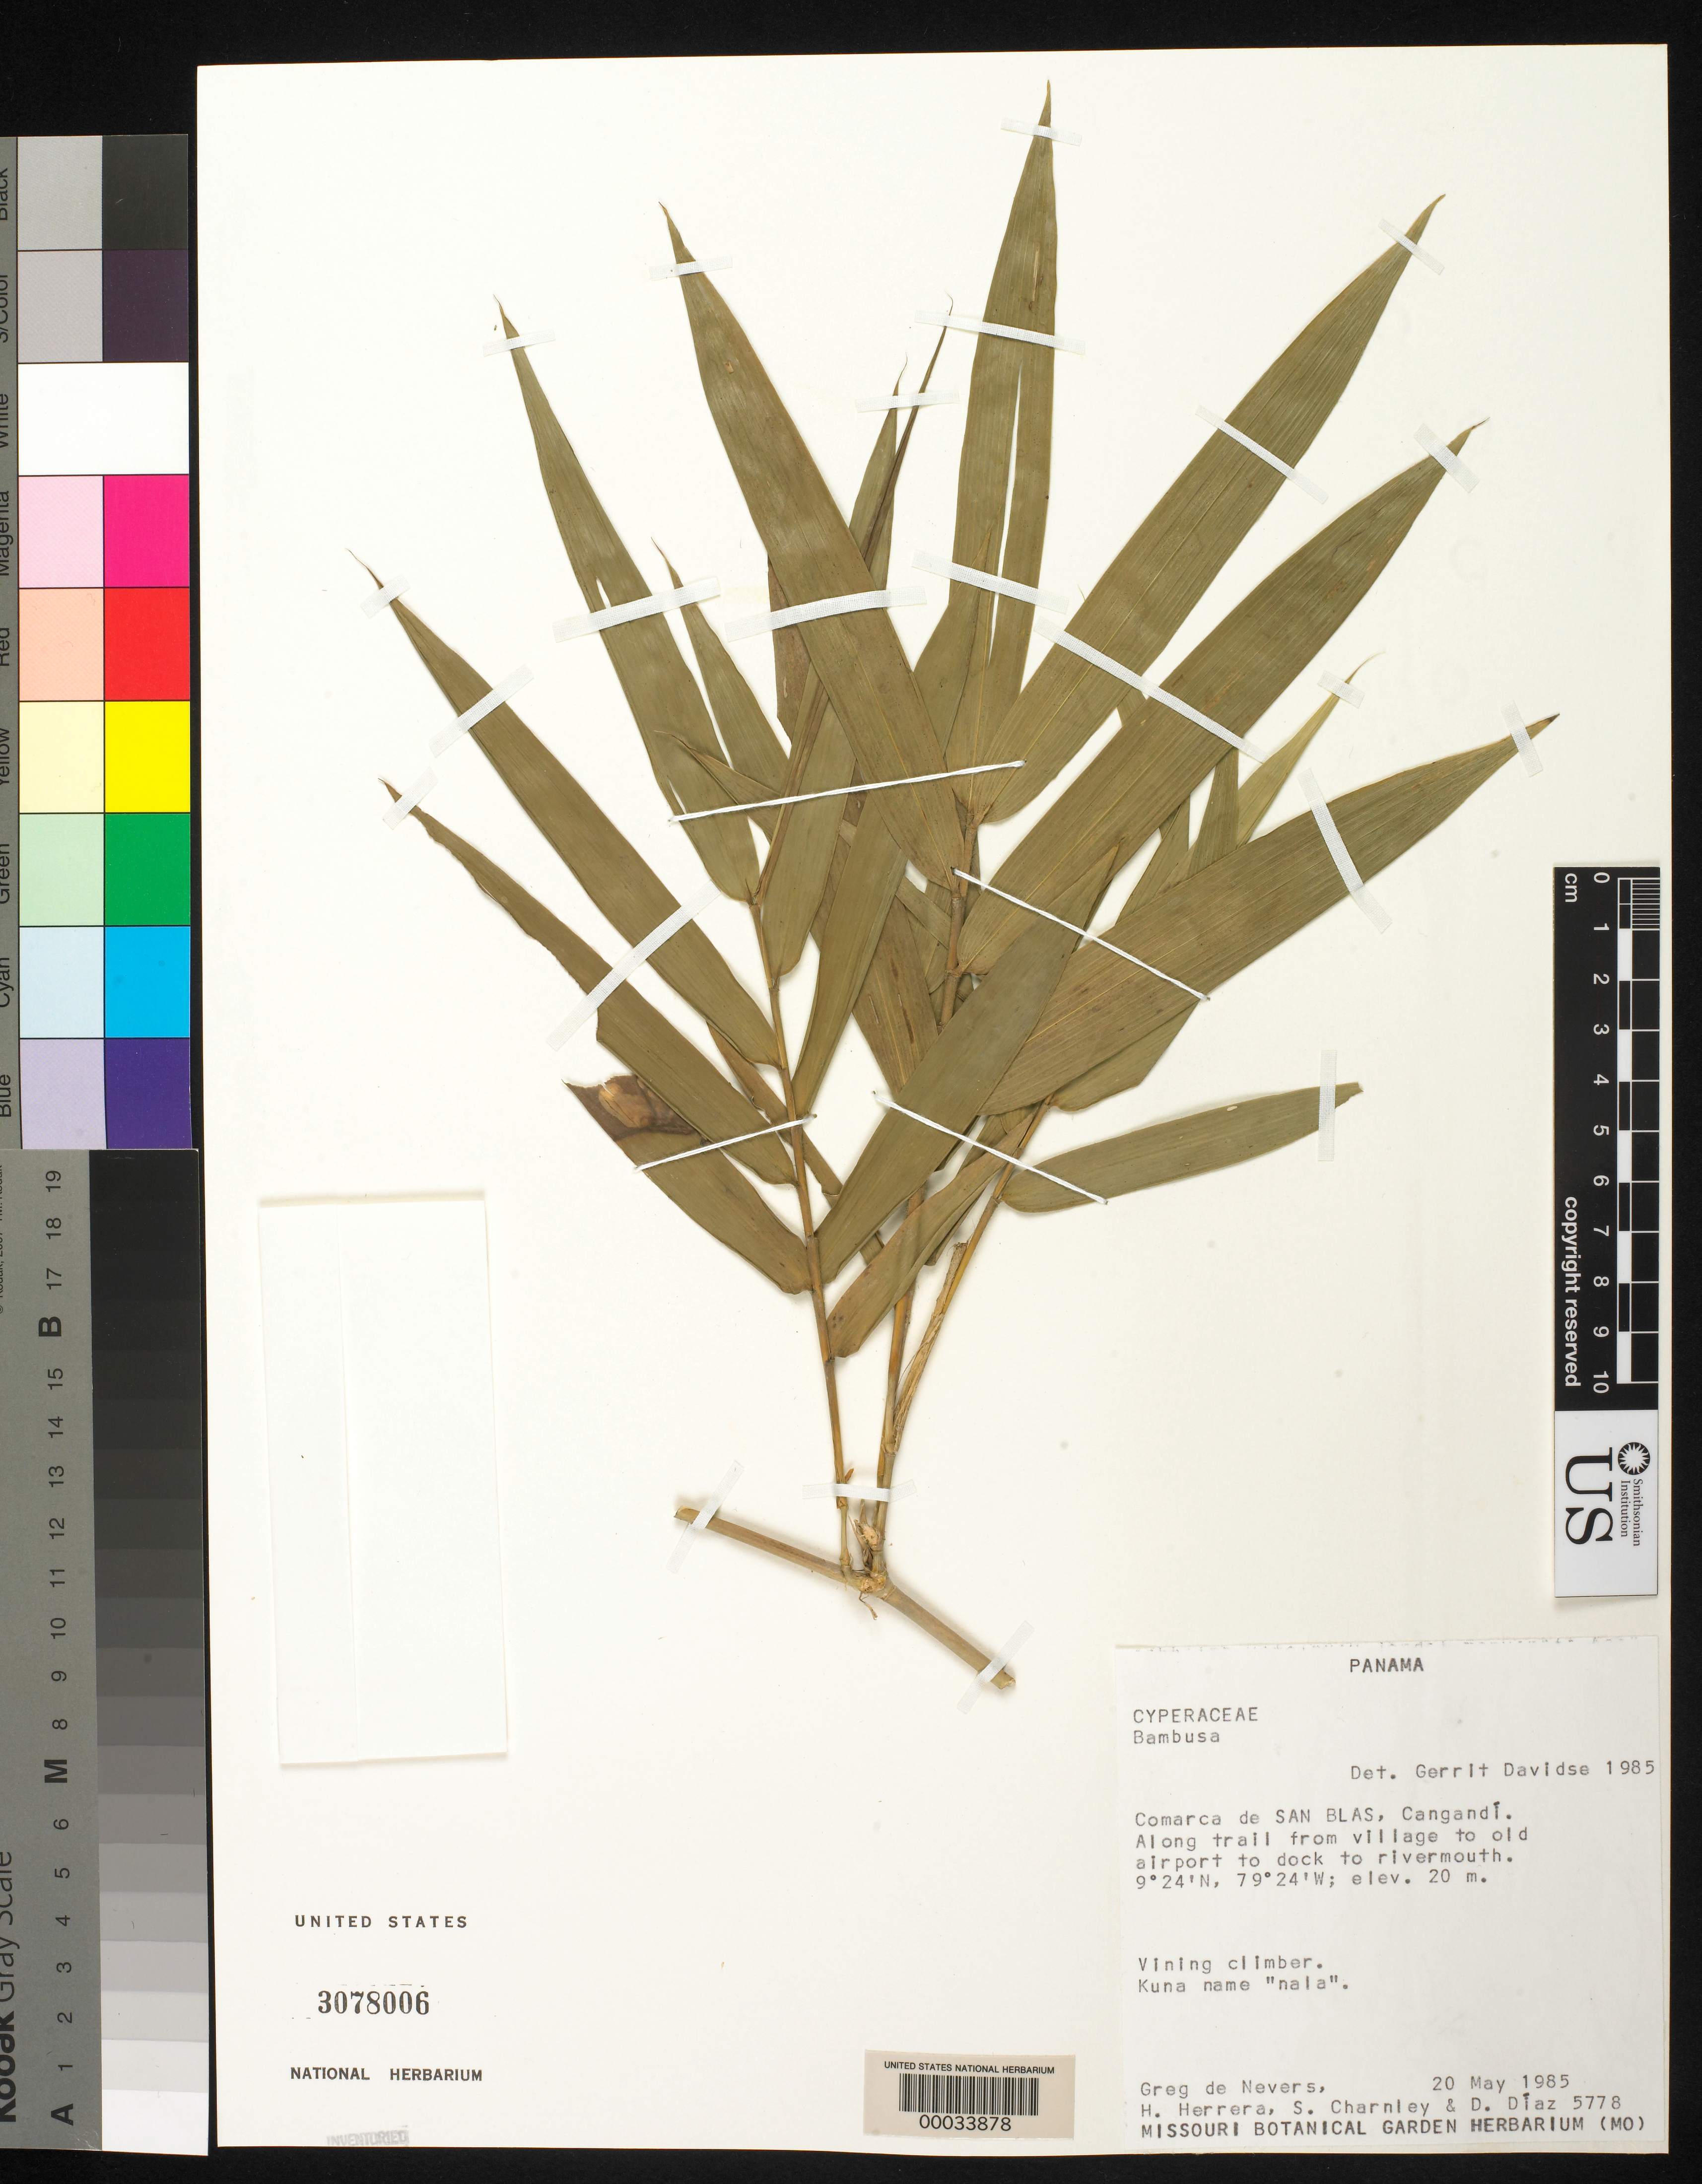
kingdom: Plantae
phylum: Tracheophyta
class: Liliopsida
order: Poales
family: Poaceae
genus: Bambusa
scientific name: Bambusa sp.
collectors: G. C. de Nevers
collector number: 5778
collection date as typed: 20 May 1985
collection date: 1985-05-20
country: Panama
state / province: Kuna Yala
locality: Cangandi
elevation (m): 20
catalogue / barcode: US 3078006